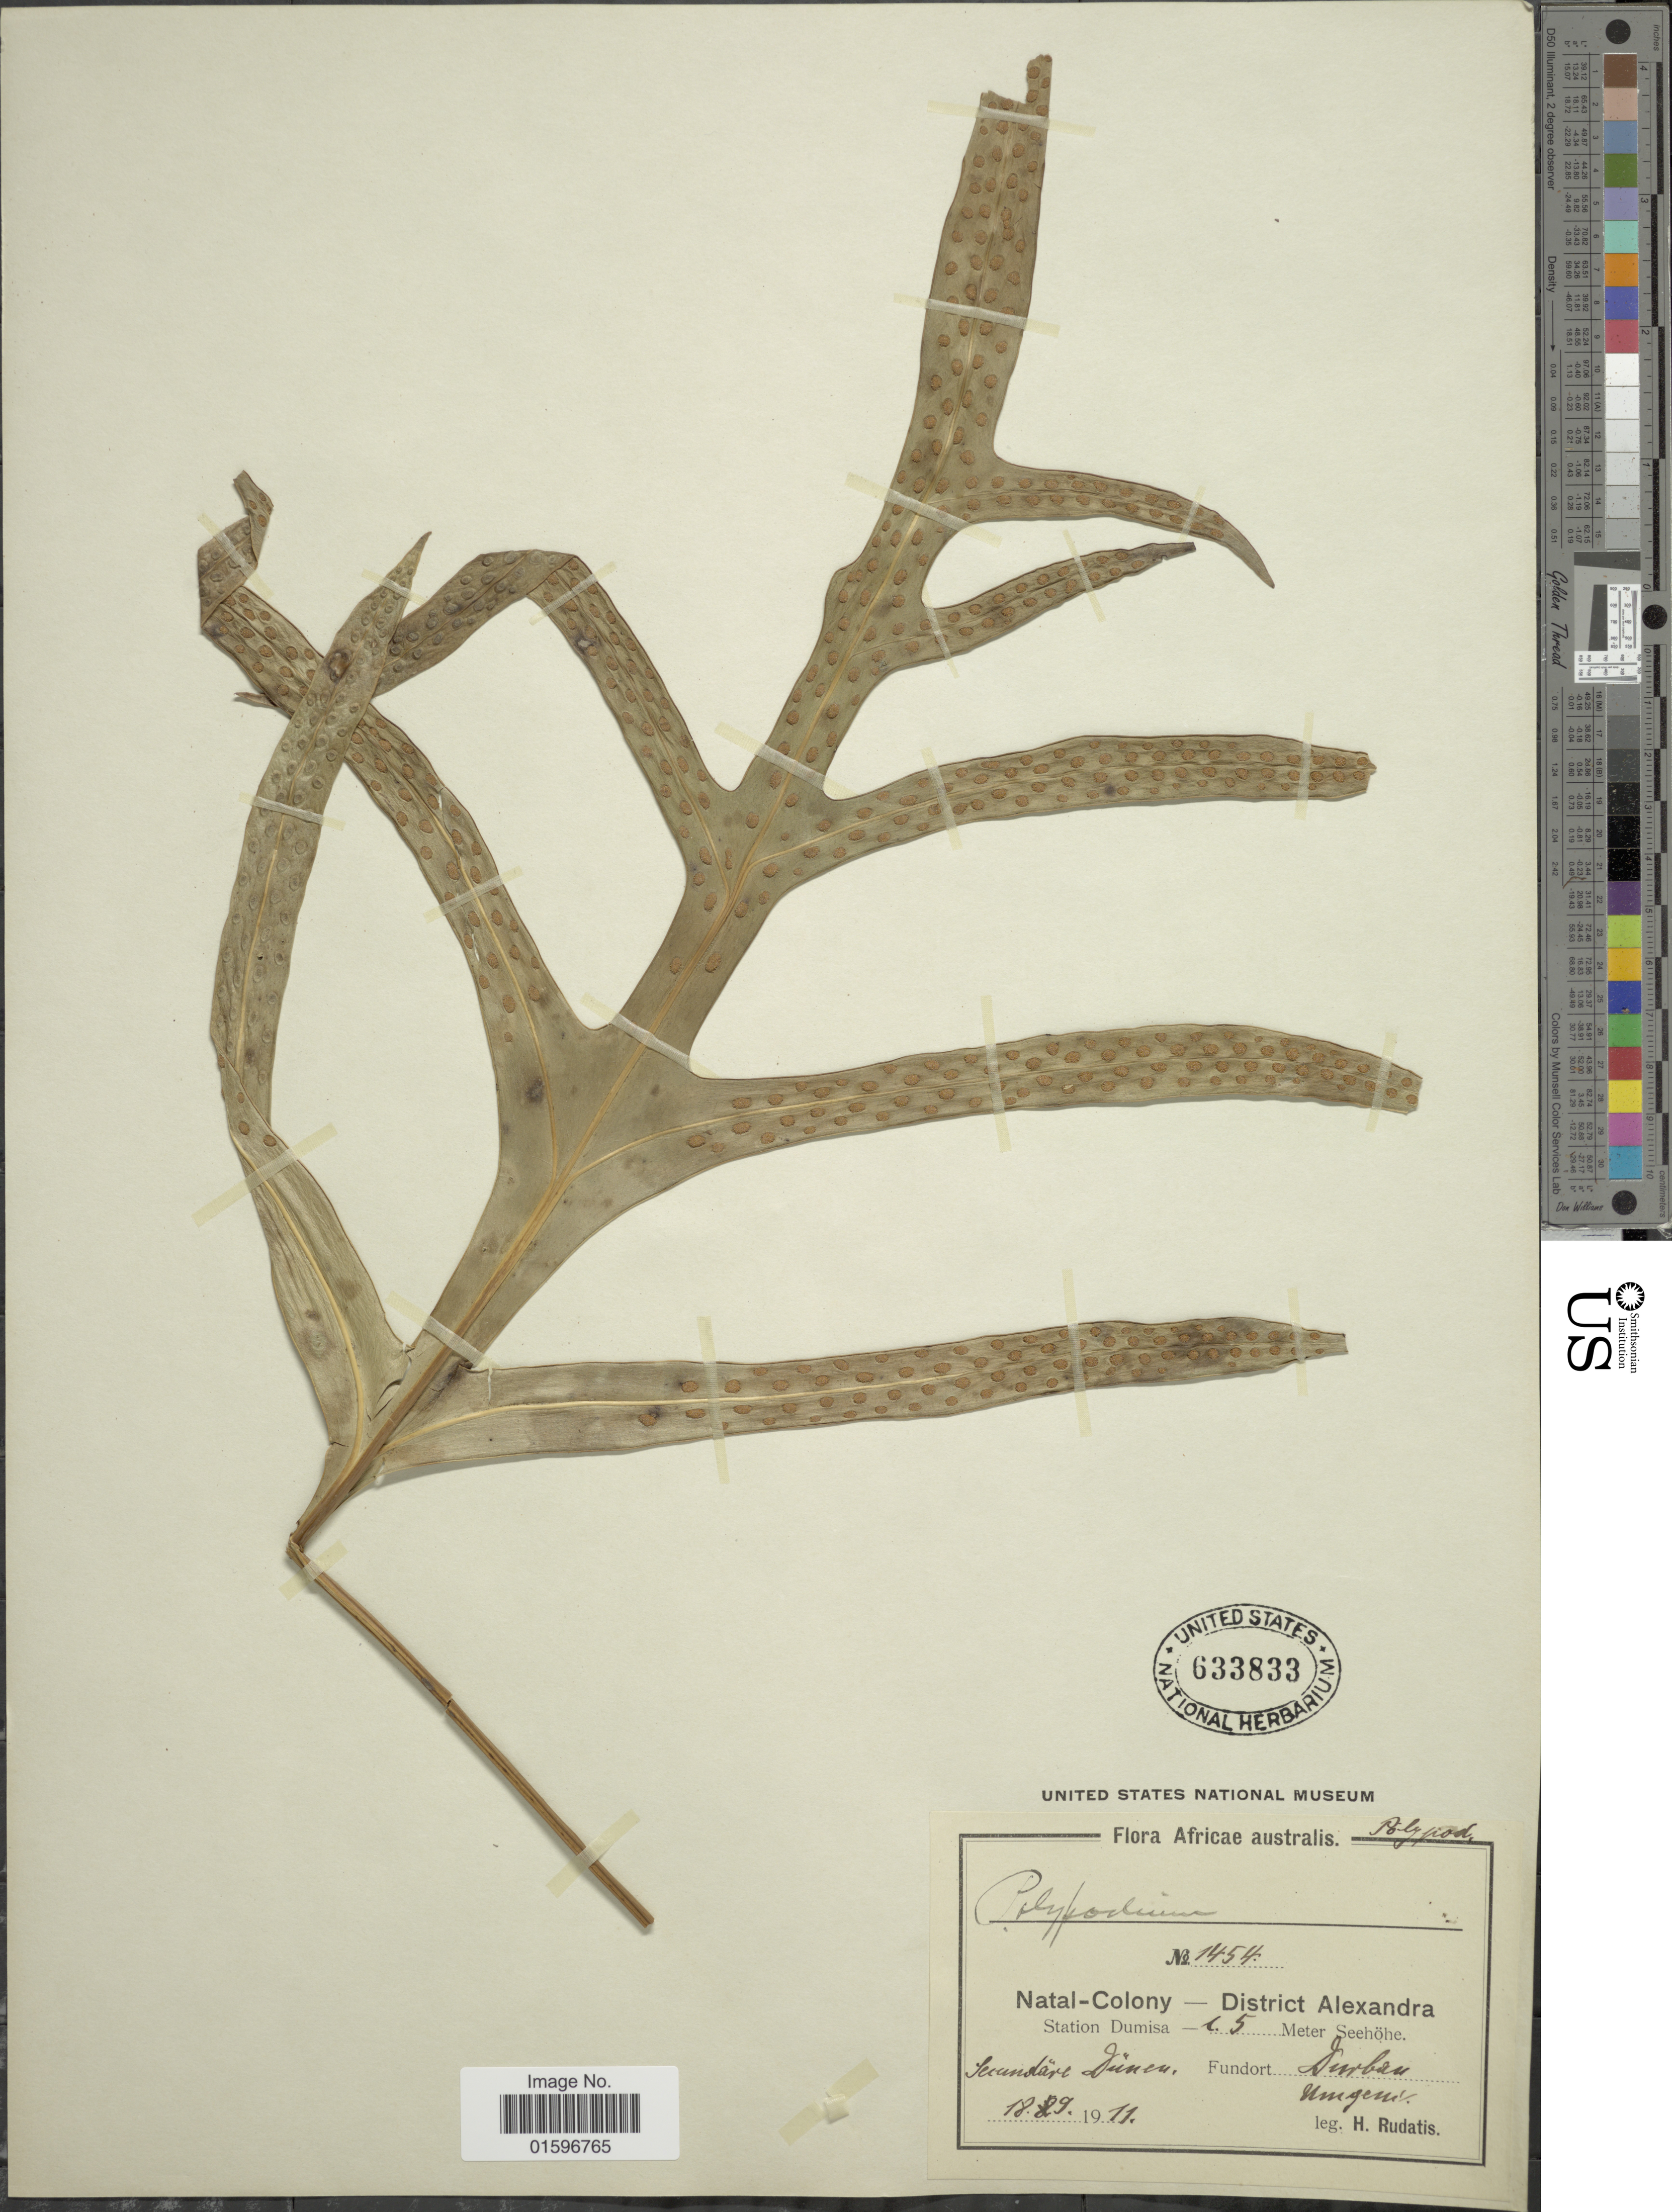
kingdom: Plantae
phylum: Tracheophyta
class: Polypodiopsida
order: Polypodiales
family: Polypodiaceae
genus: Polypodium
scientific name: Polypodium scolopendria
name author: Burm. f.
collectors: H. Rudatis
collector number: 1454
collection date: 1911-09-18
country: South Africa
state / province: KwaZulu-Natal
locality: Natal-Colony-District Alexandra, Station Dumisa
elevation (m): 5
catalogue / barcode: US 633833